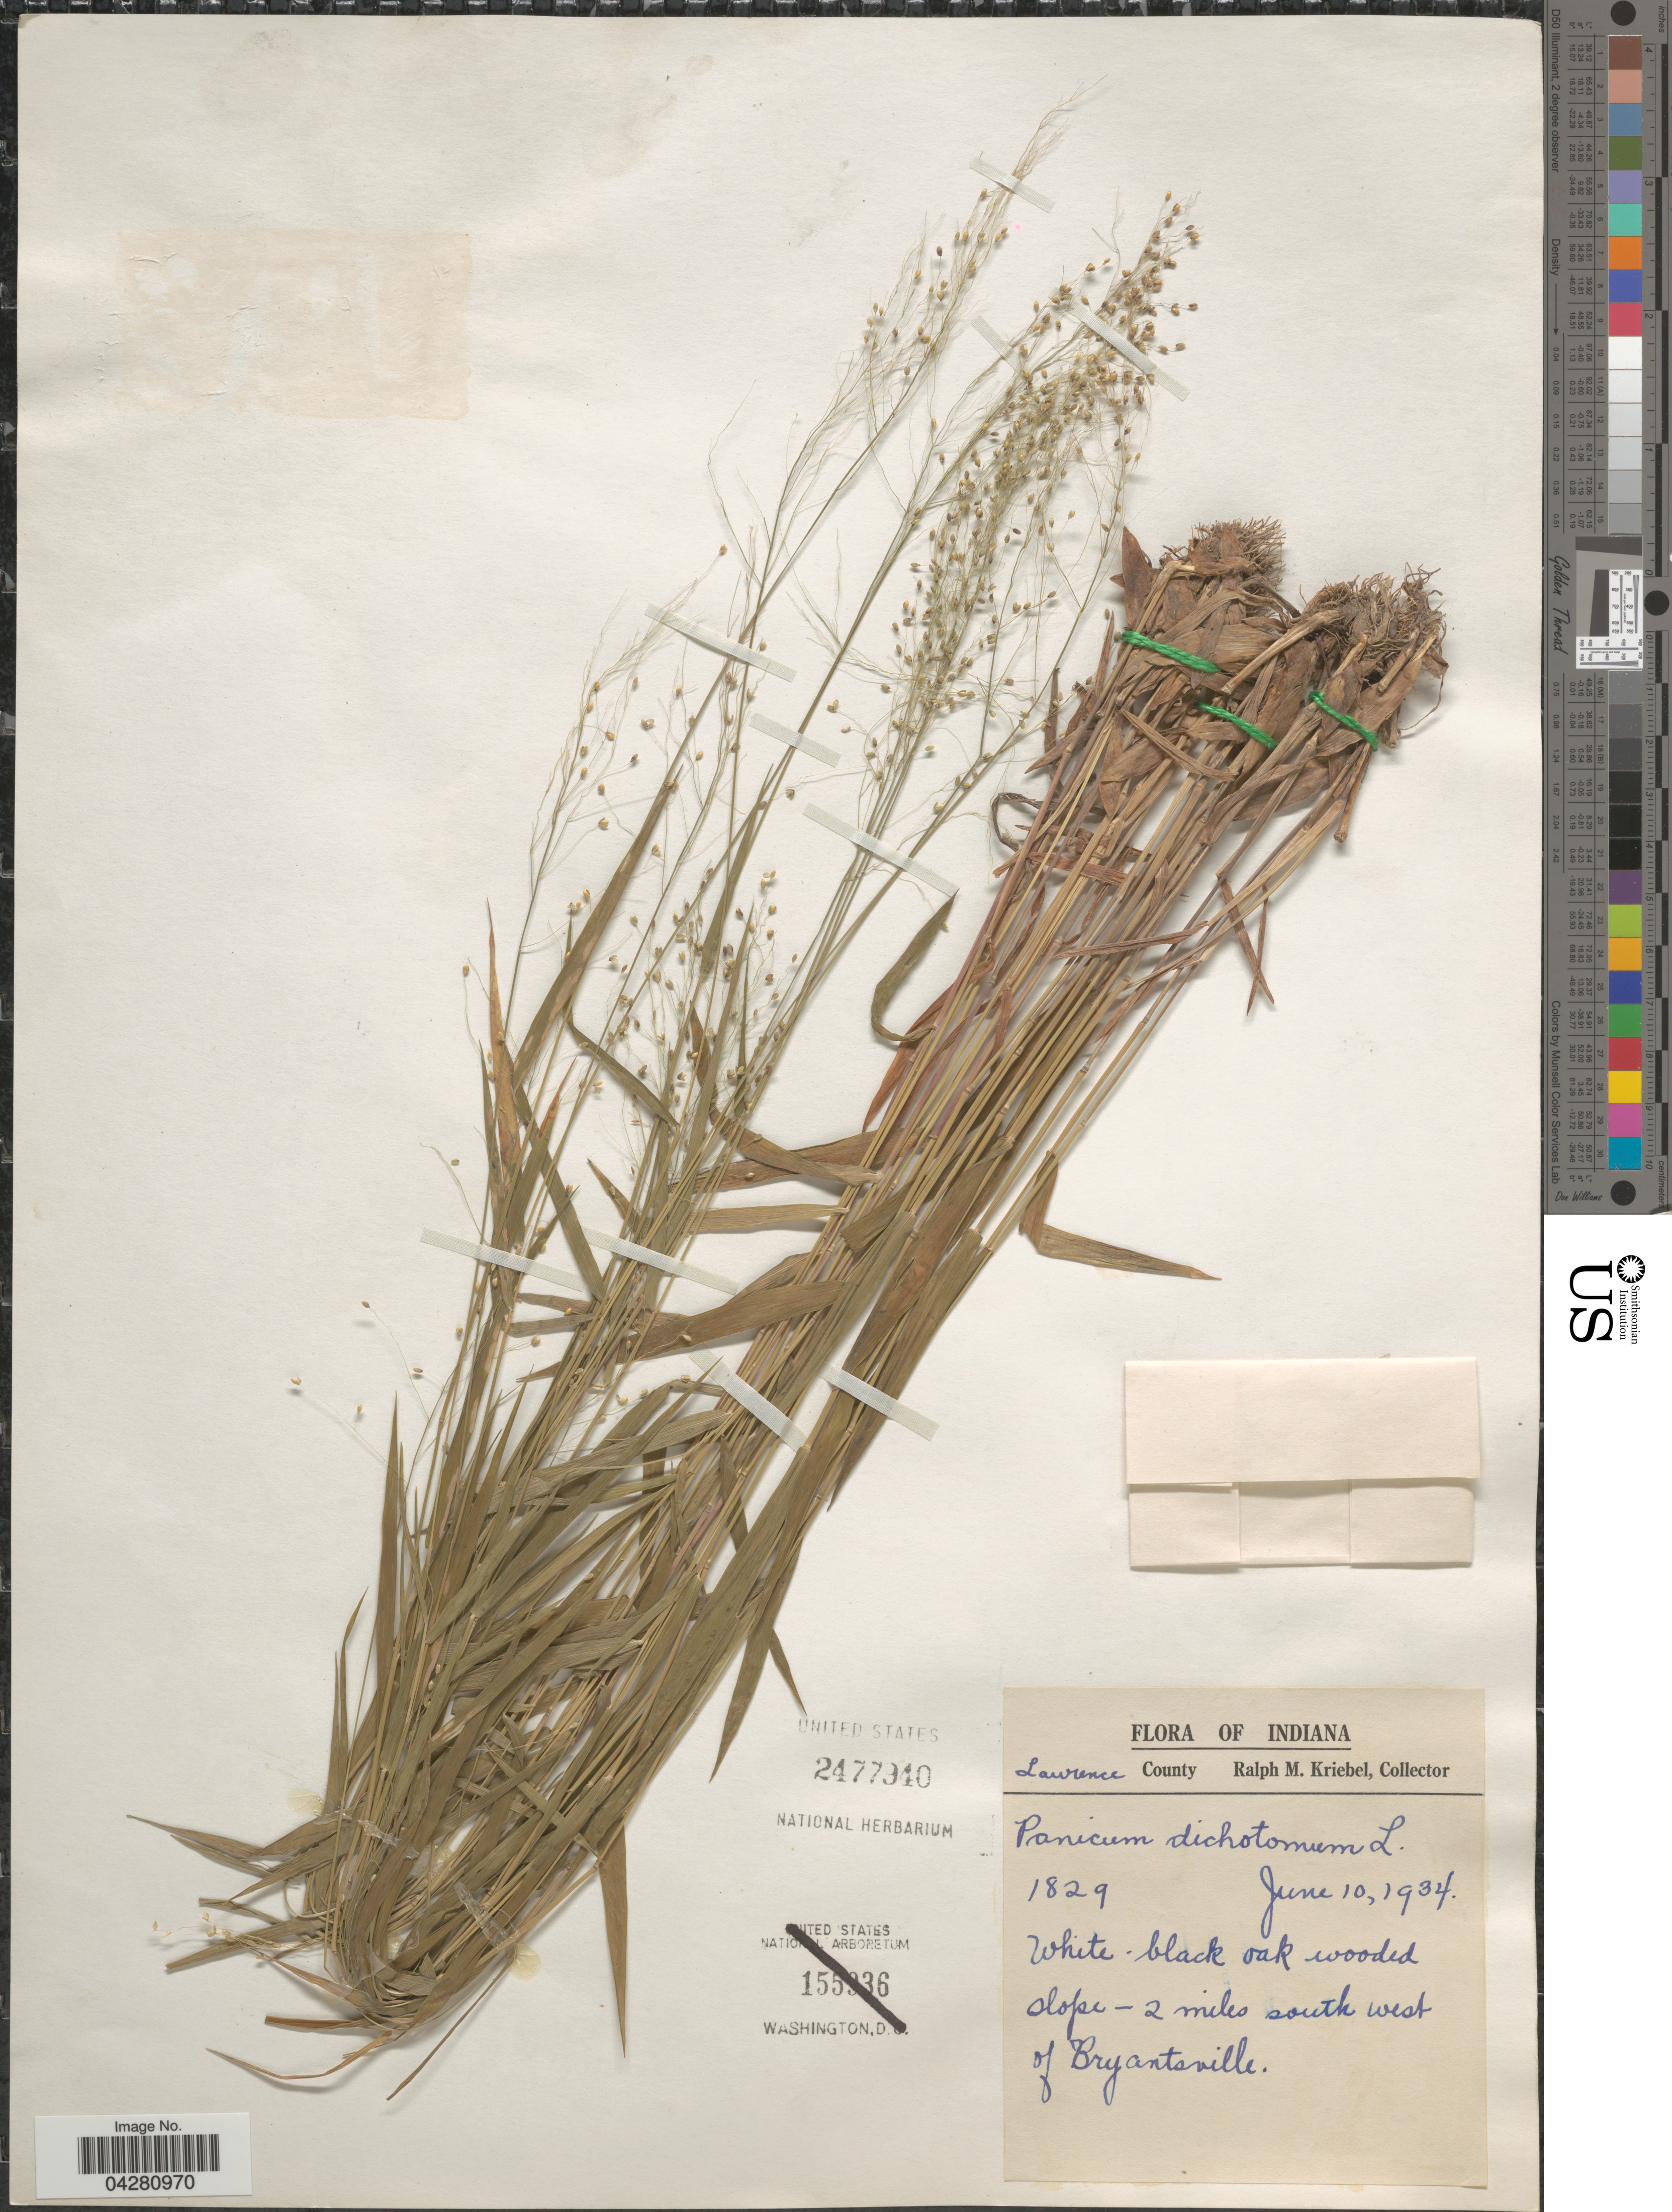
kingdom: Plantae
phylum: Tracheophyta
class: Liliopsida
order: Poales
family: Poaceae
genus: Dichanthelium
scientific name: Dichanthelium dichotomum var. dichotomum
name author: (L.) Gould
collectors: R. M. Kriebel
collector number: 1829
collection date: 1934-06-10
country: United States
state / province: Indiana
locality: Lawrence County. White-black oak wooded slope-2 miles south west of Bryantsville.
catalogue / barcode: US 2477940